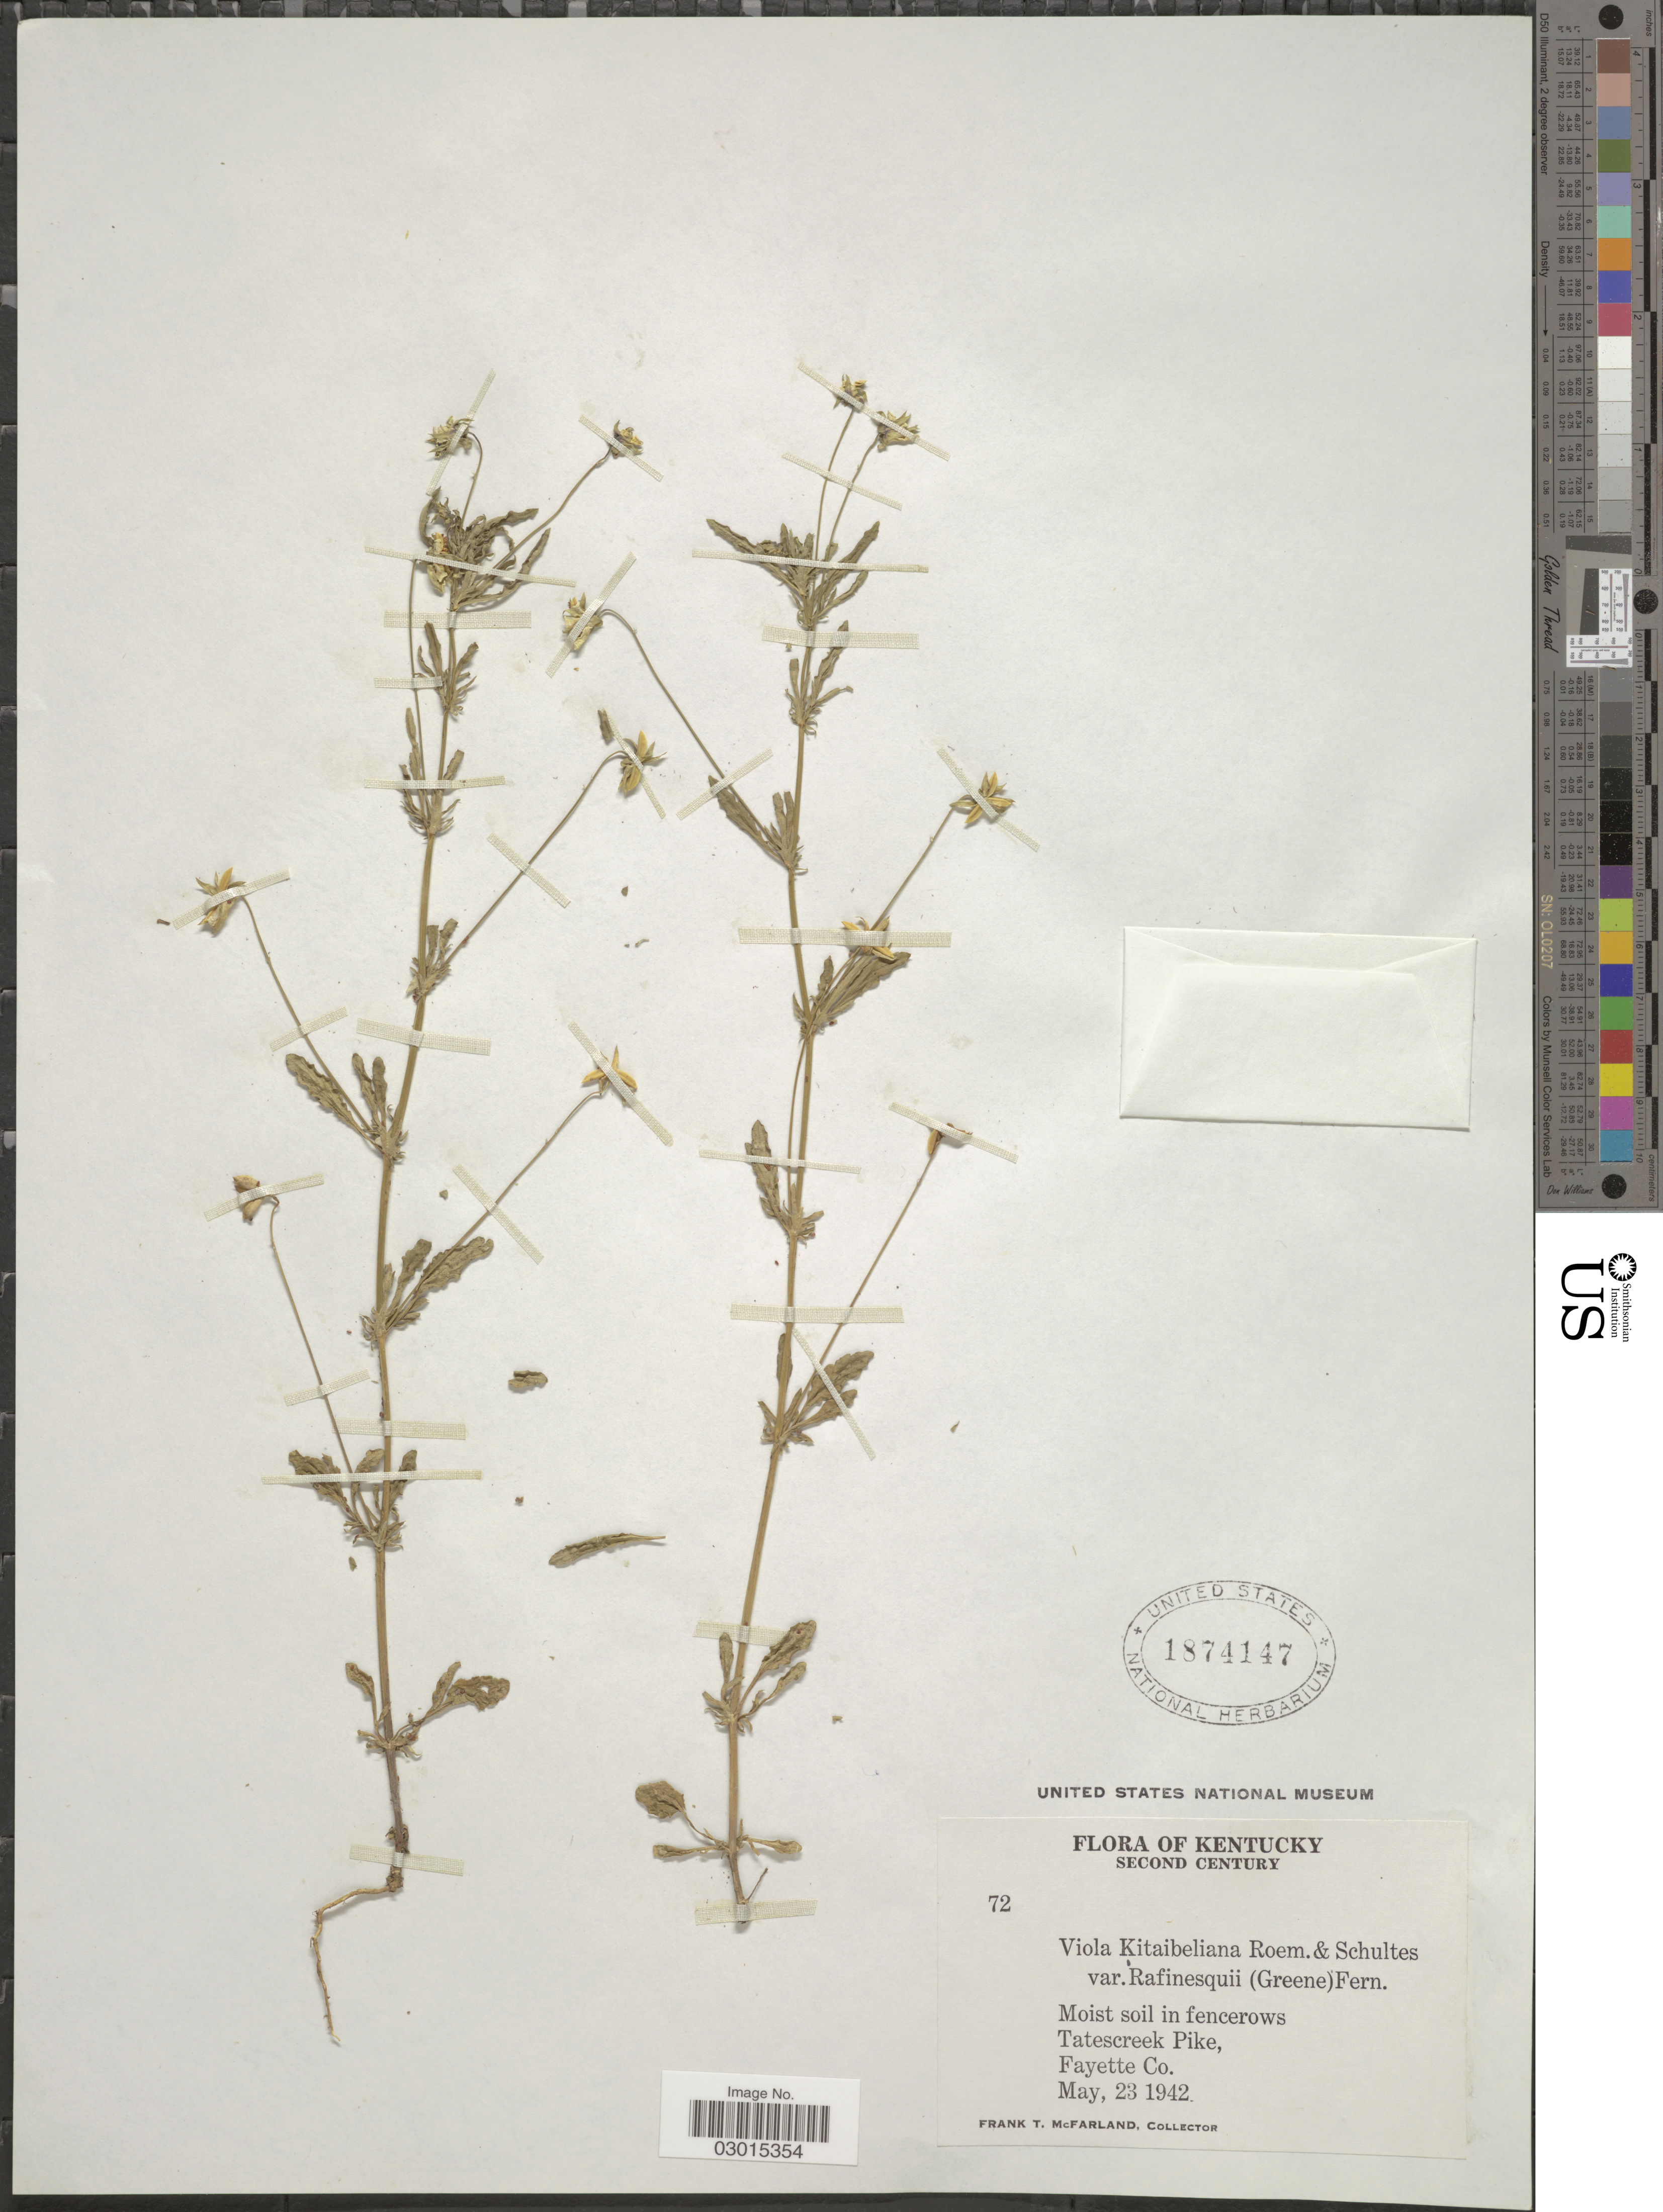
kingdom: Plantae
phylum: Tracheophyta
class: Magnoliopsida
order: Malpighiales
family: Violaceae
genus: Viola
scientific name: Viola kitaibeliana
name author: Schult.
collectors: F. McFarland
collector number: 72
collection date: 1942-05-23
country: United States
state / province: Kentucky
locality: Tatescreek Pike, Fayette Co.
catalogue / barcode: US 1874147